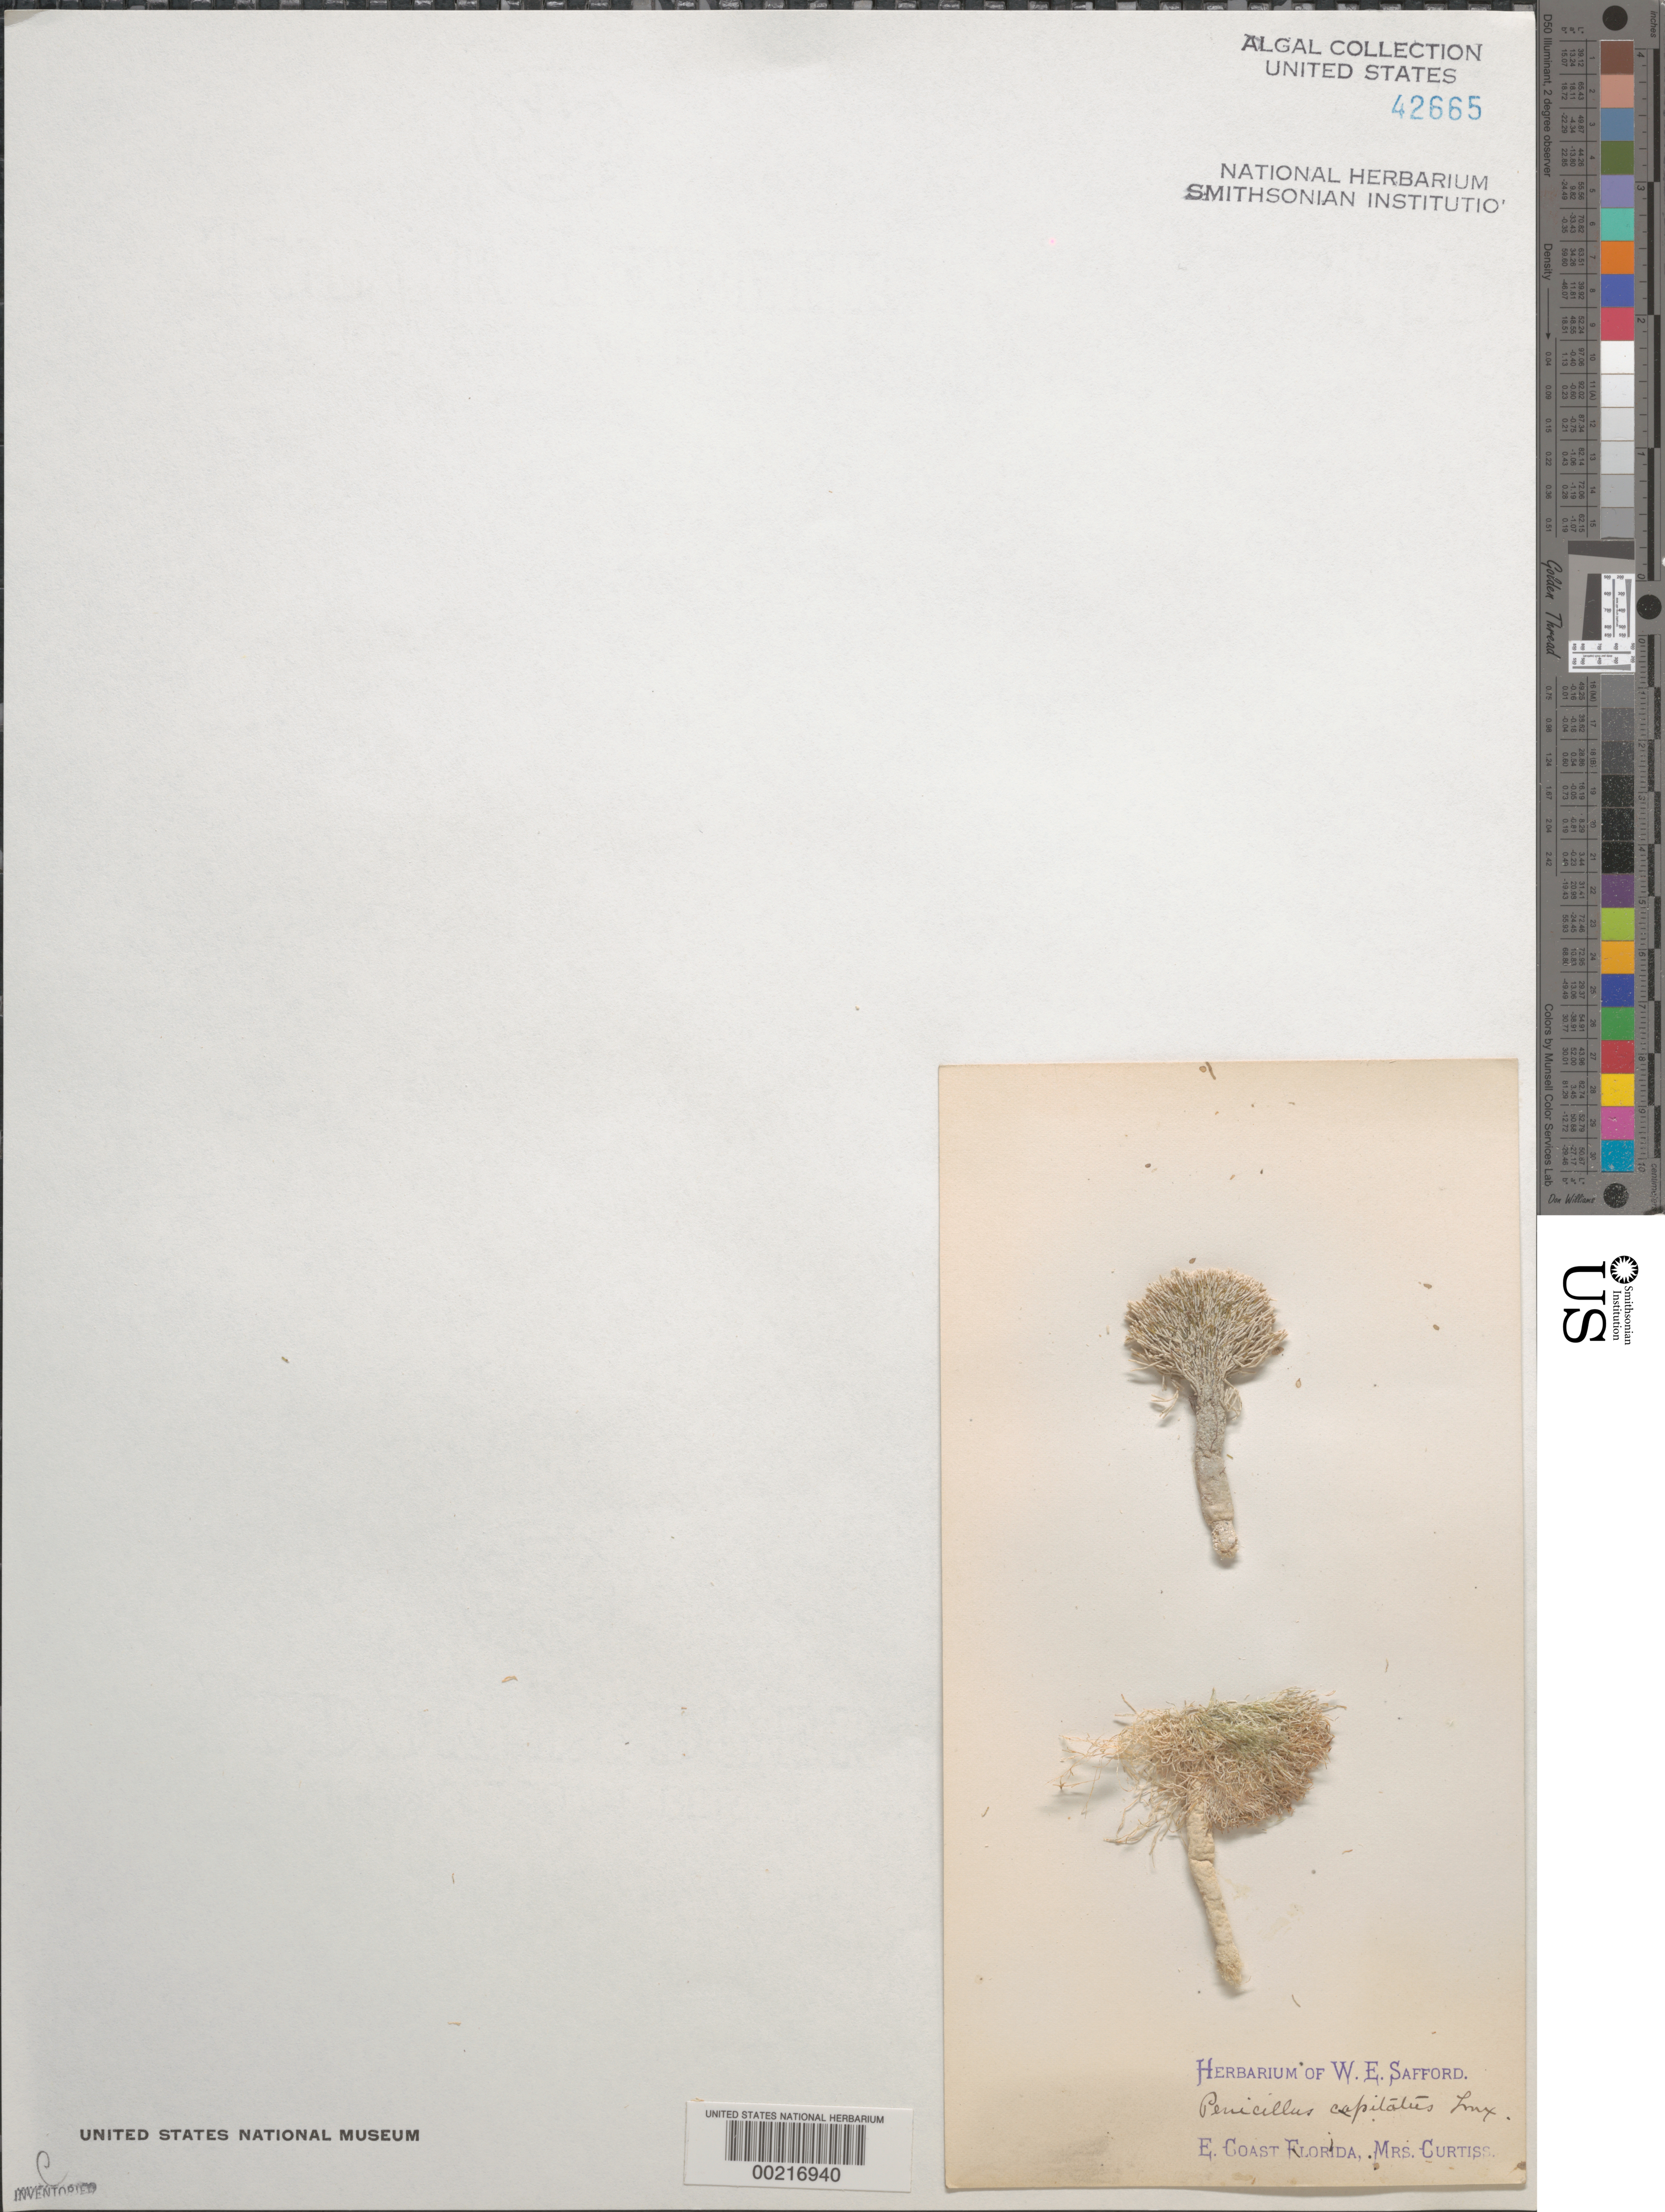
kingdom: Plantae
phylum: Chlorophyta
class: Ulvophyceae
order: Bryopsidales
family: Udoteaceae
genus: Penicillus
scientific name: Penicillus capitatus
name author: Lam.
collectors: F. A. Curtiss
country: United States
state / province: Florida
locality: East coast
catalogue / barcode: US 42665